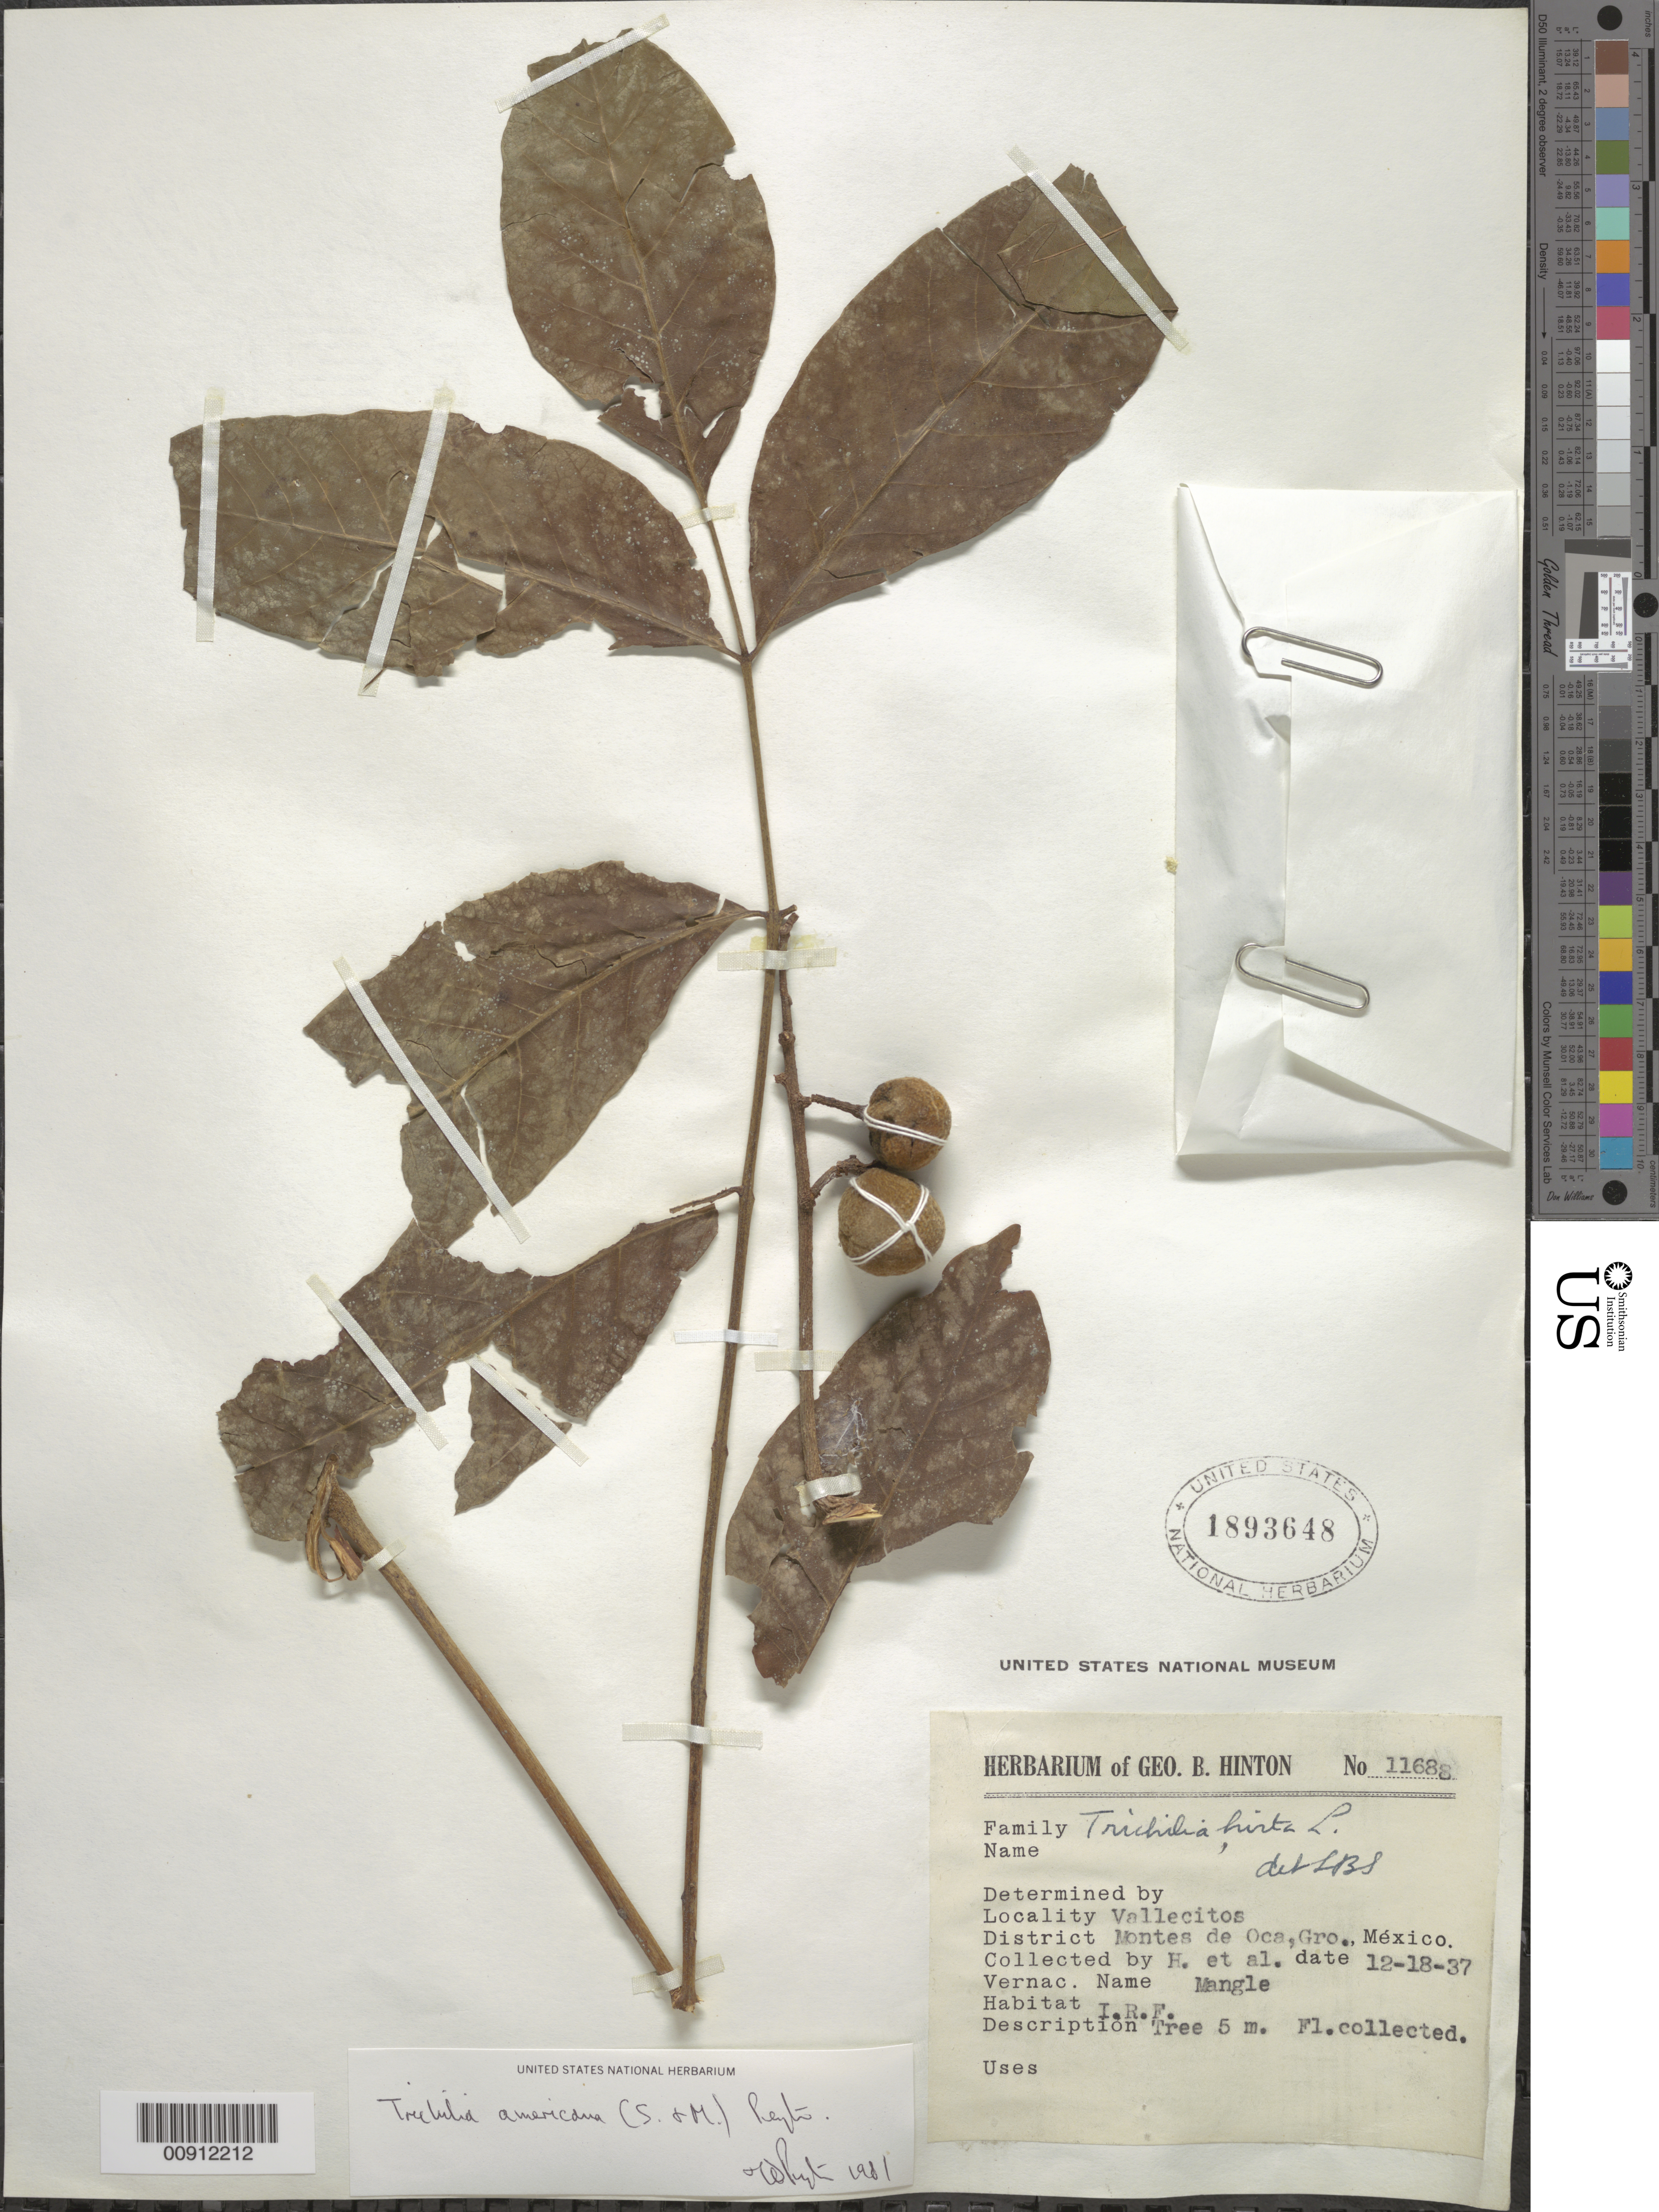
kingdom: Plantae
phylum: Tracheophyta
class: Magnoliopsida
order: Sapindales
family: Meliaceae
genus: Trichilia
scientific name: Trichilia americana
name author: (Sessé & Moc.) T.D. Penn.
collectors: G. B. Hinton & et al.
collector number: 11688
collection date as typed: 18 Dec 1937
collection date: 1937-12-18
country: Mexico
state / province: Guerrero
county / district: Montes de Oca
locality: Vallecitos, District Montes de Oca, Guerrero.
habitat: I.R.F.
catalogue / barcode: US 1893648